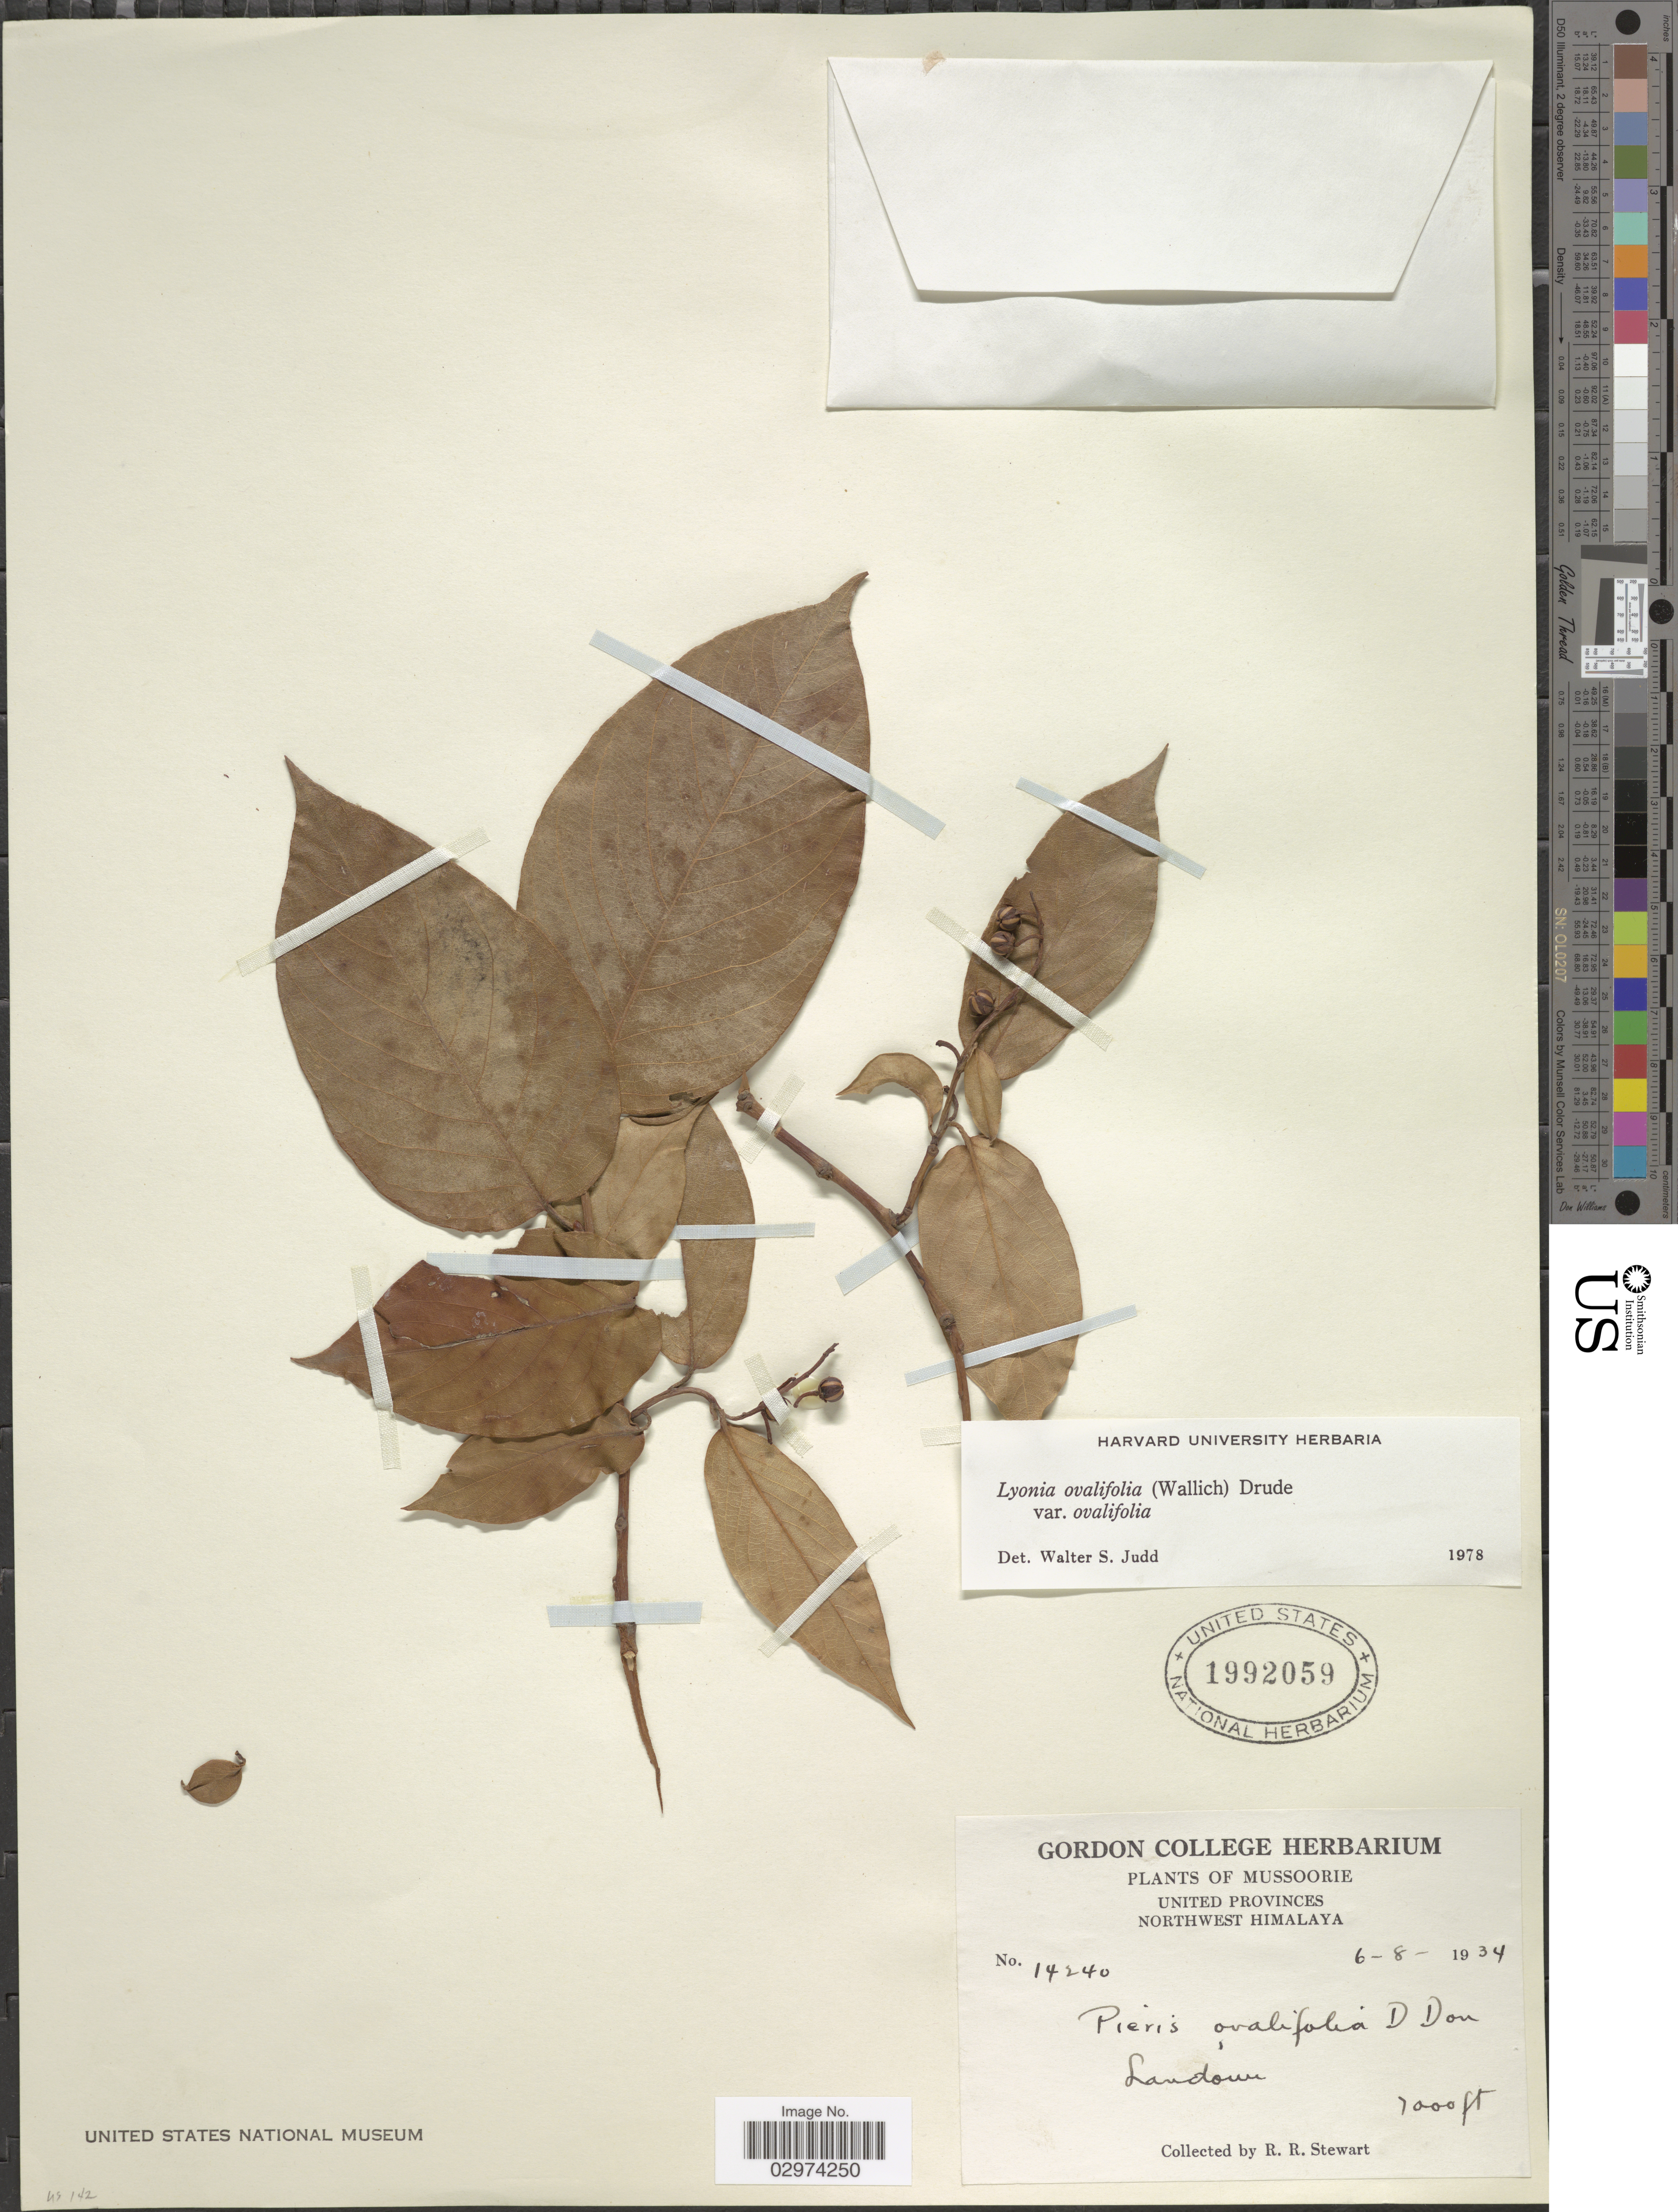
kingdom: Plantae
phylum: Tracheophyta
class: Magnoliopsida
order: Ericales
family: Ericaceae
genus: Lyonia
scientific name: Lyonia ovalifolia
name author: (Wall.) Drude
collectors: R. Stewart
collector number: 14240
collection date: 1934-08-06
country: India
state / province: Uttarakhand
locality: Mussoorie. United Provinces. Northwest Himalayas. Landour.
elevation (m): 2134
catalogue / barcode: US 1992059